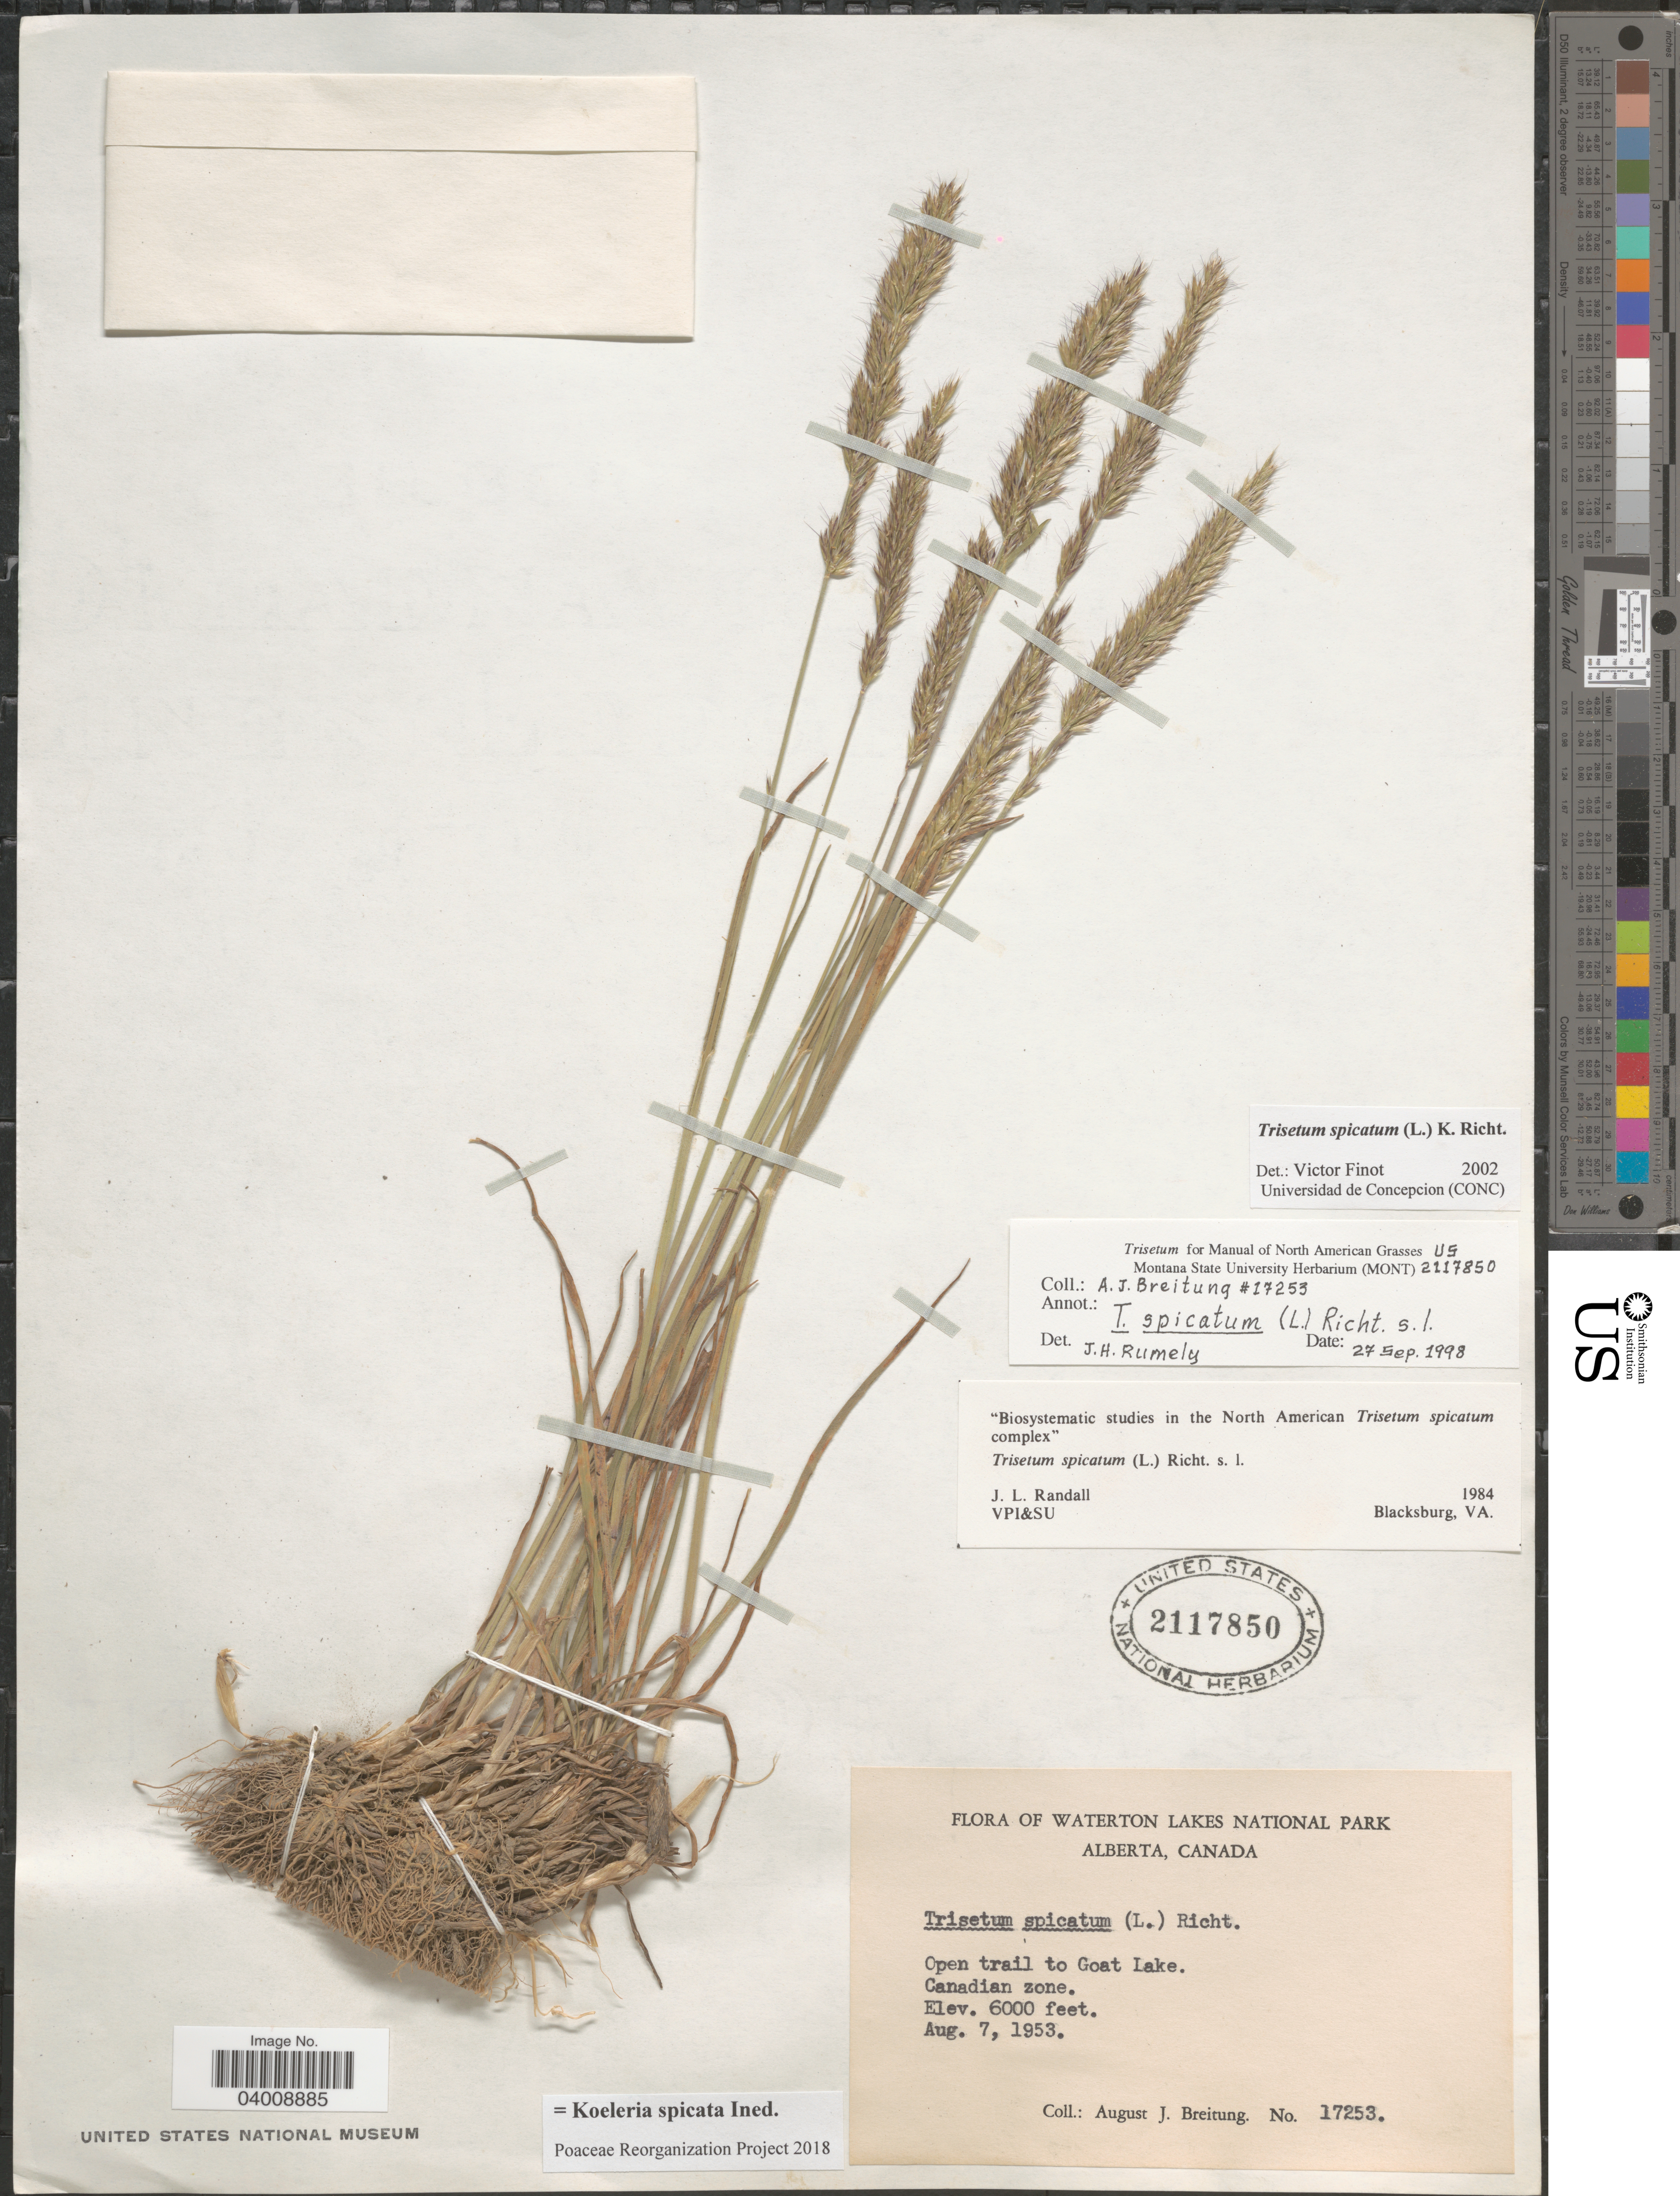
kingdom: Plantae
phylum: Tracheophyta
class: Liliopsida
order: Poales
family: Poaceae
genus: Koeleria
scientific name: Koeleria spicata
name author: (L.) Barberá et al.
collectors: A. Breitung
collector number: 17253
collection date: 1953-08-07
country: Canada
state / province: Alberta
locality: Waterton Lakes National Park. Open trail to Goat Lake. Canadian zone.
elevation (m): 1829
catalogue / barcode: US 2117850